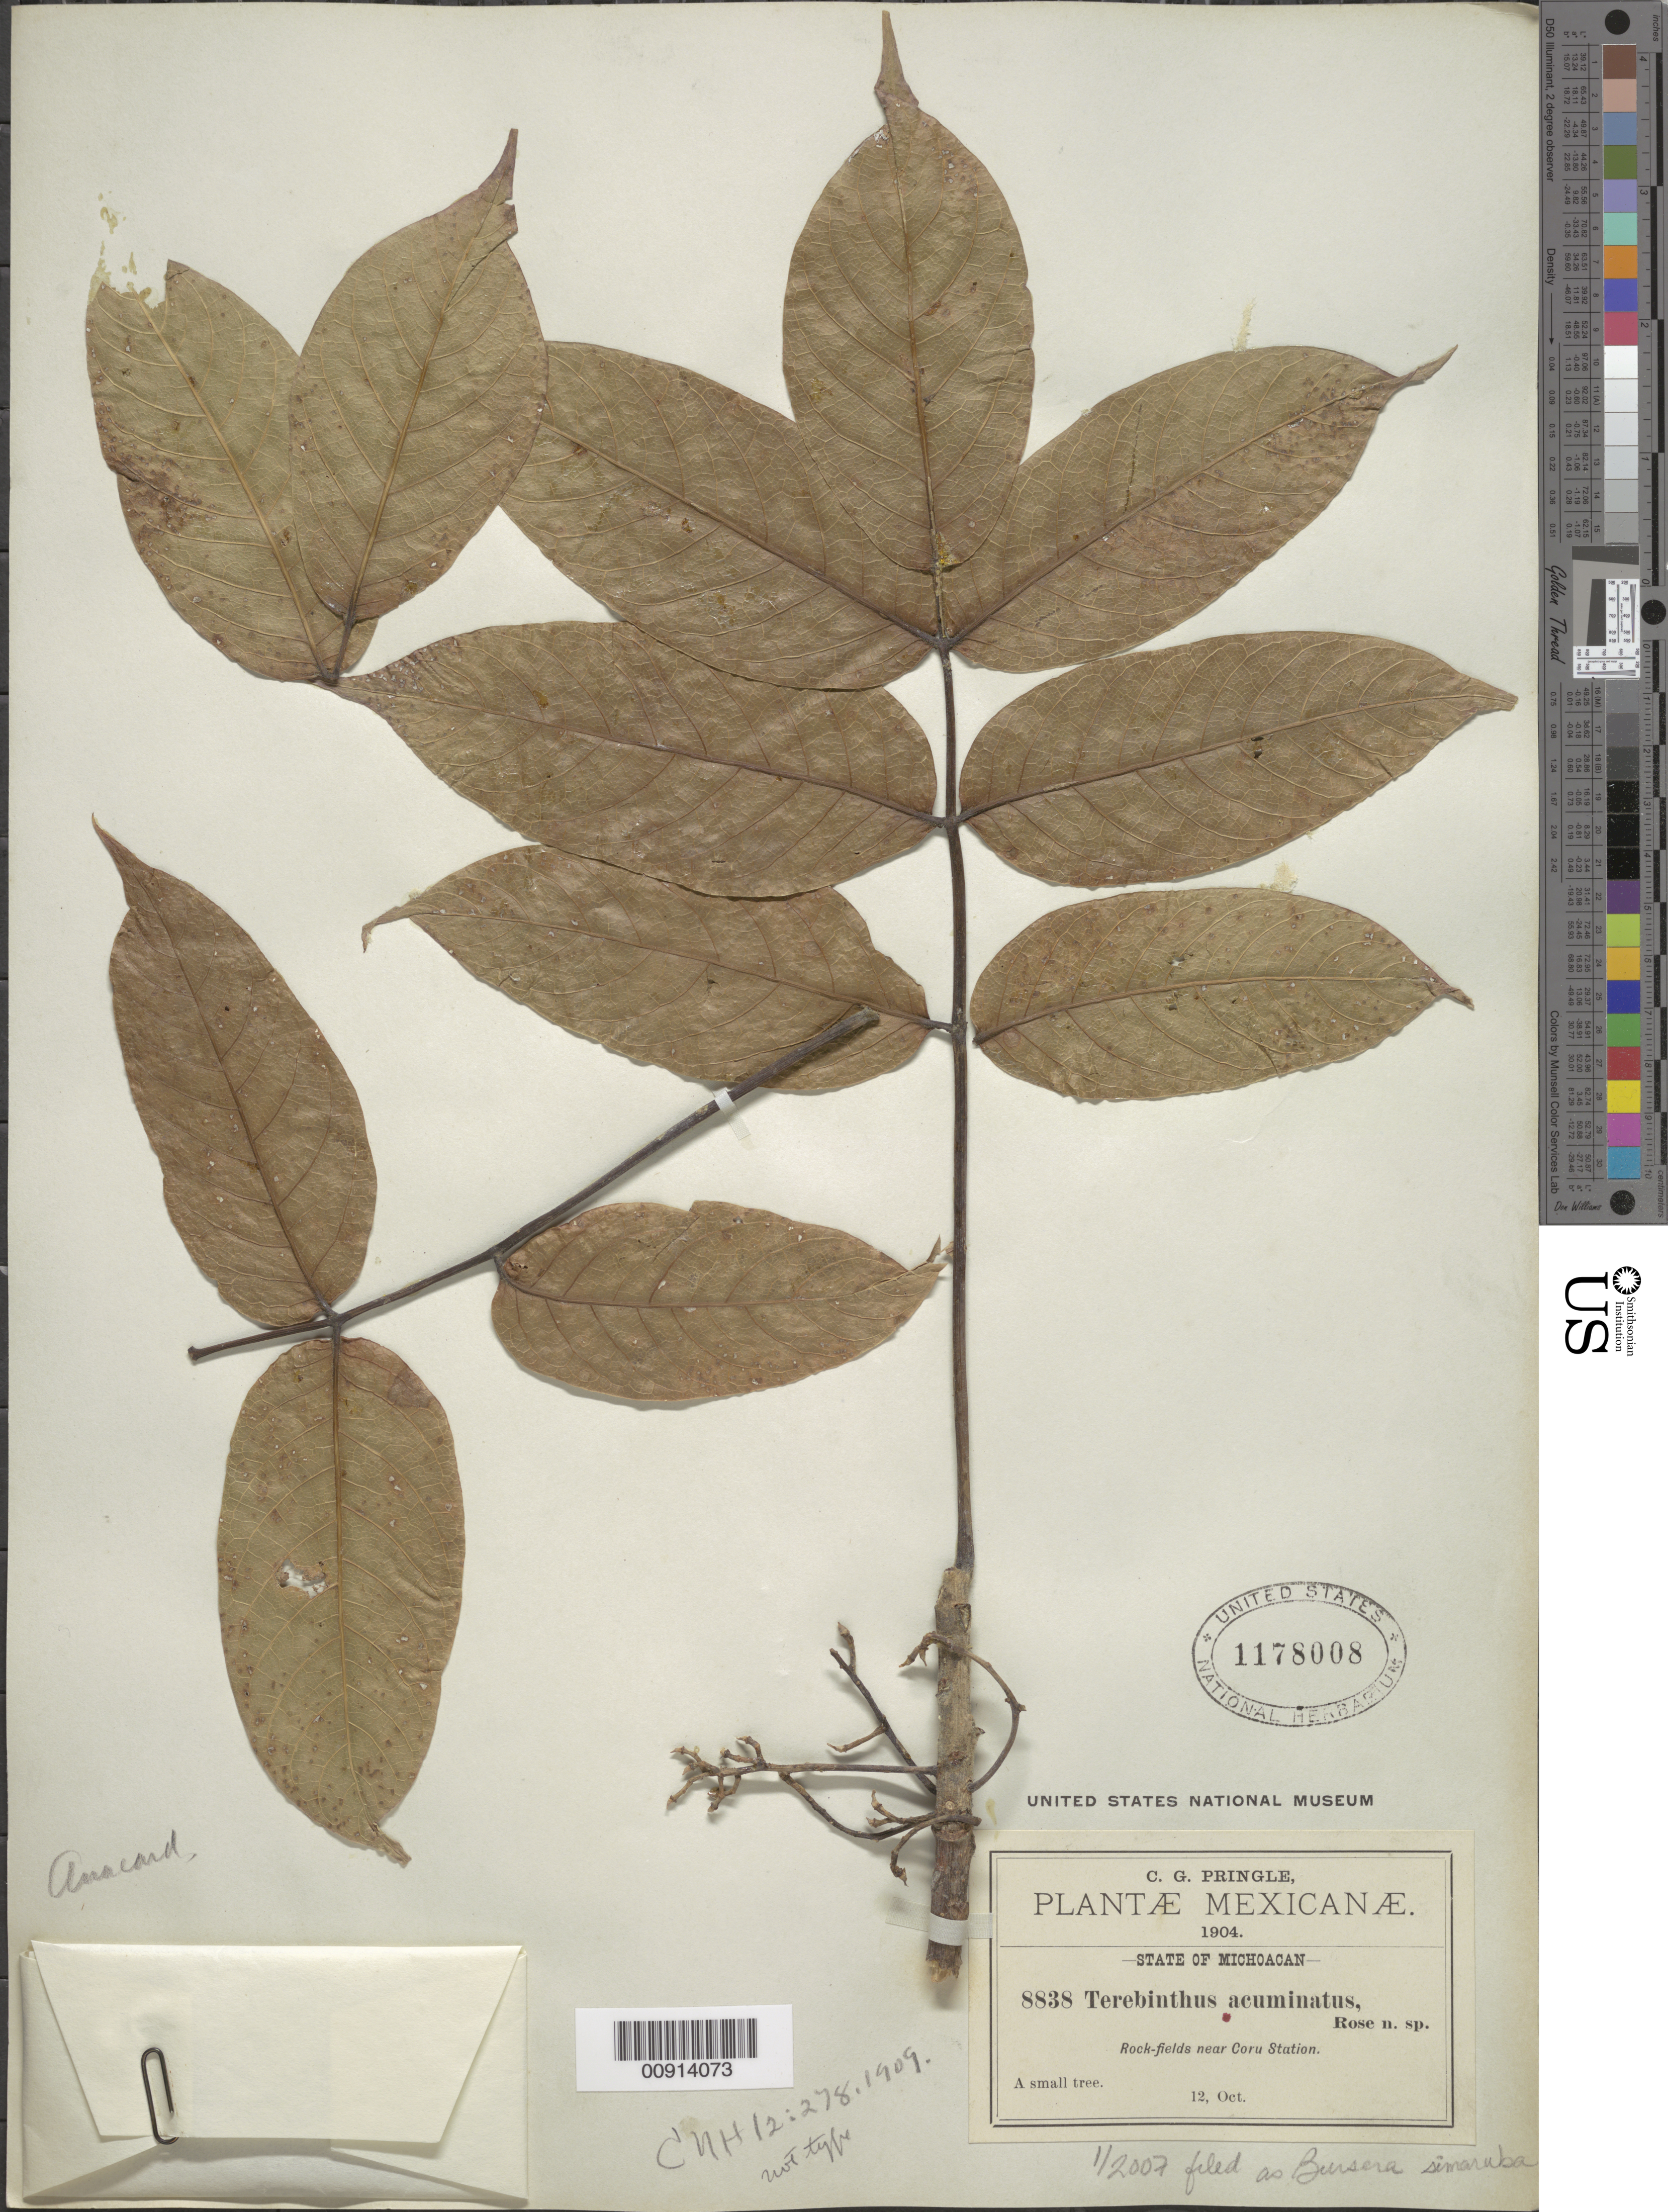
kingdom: Plantae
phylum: Tracheophyta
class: Magnoliopsida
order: Sapindales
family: Burseraceae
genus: Bursera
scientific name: Bursera roseana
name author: Rzed. et al.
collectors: C. G. Pringle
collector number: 8838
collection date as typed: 12 Oct 1904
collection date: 1904-10-12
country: Mexico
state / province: Michoacán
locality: Near Coru Station, State of Michoacán.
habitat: Rock-fields.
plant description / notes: Cited by Rzedowski et al., Bot. Act. Mex. 81: 65. 2007.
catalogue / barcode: US 1178008